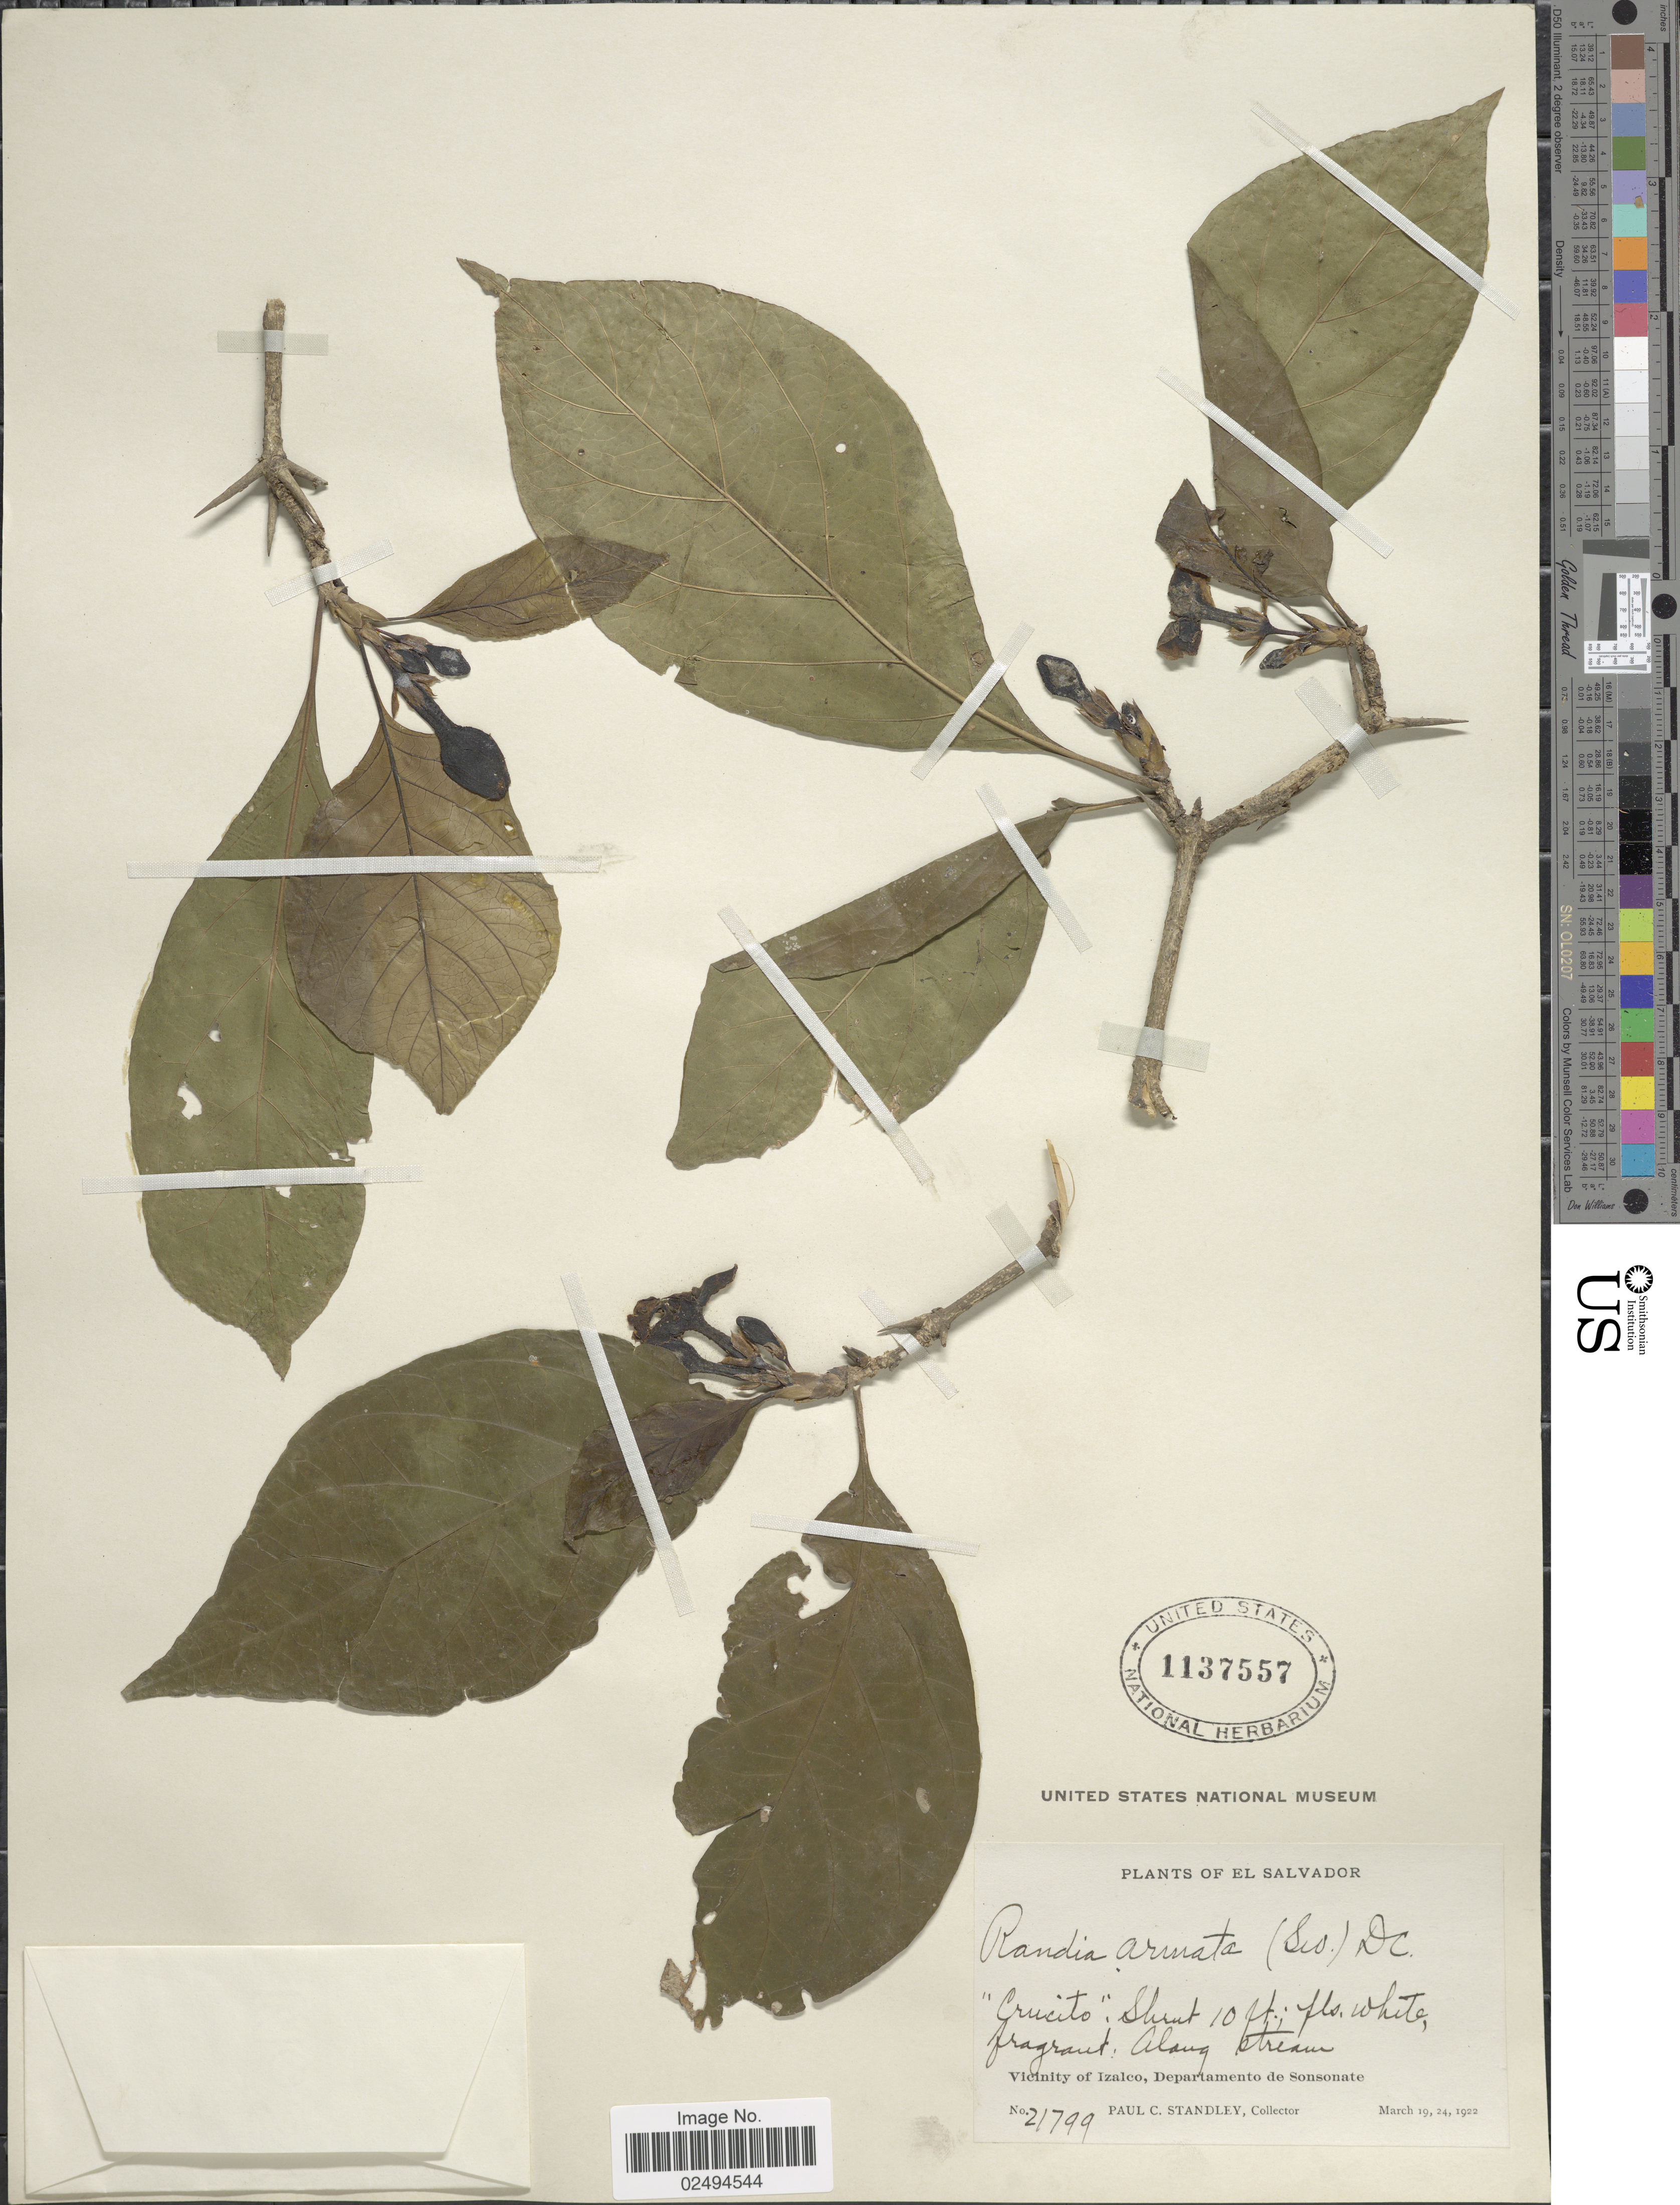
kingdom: Plantae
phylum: Tracheophyta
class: Magnoliopsida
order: Gentianales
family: Rubiaceae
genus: Randia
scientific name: Randia armata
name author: (Sw.) DC.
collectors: P. C. Standley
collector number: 21799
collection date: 1922-03-19/1922-03-24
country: El Salvador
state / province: Sonsonate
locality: Along stream. Vicinity of Izalco, Departamento de Sonsonate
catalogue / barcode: US 1137557